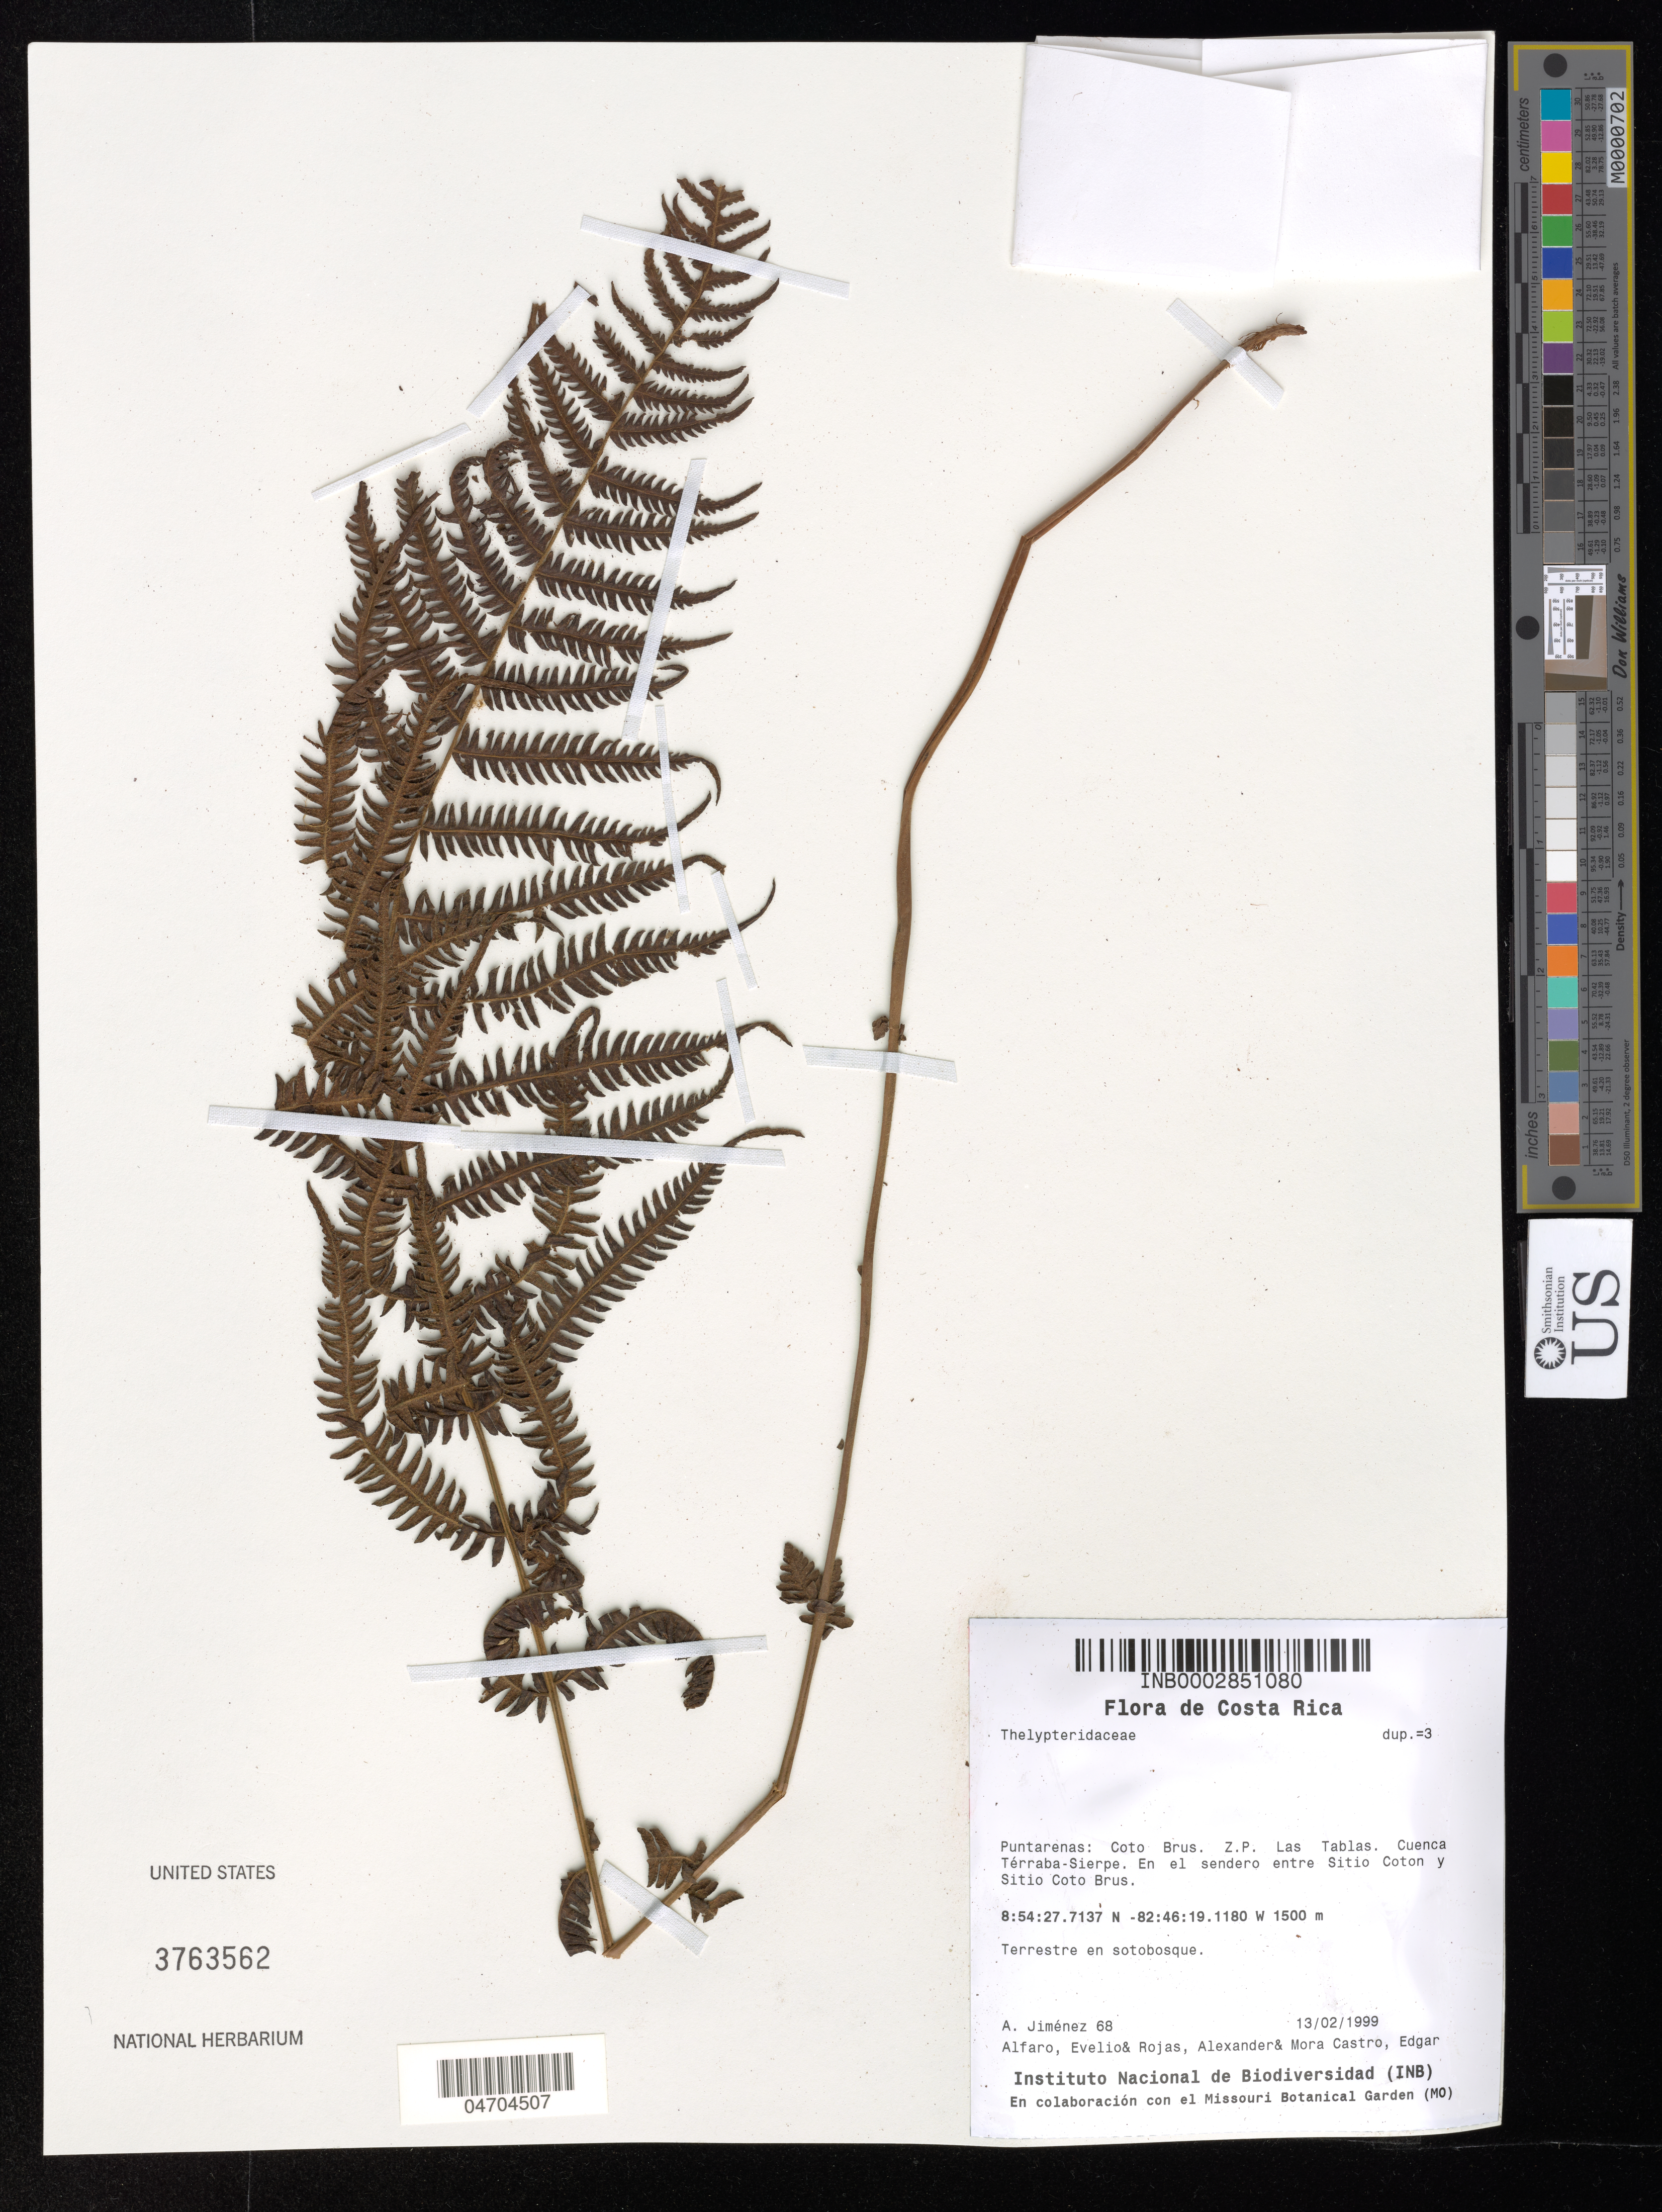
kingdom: Plantae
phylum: Tracheophyta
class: Polypodiopsida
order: Polypodiales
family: Thelypteridaceae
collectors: A. Jiménez, E. Alfaro, A. Rojas & E. Mora Castro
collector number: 68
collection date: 1999-02-13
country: Costa Rica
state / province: Puntarenas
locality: Coto Brus. Z. P. Las Tablas. Cuenca Térraba-Sierpe. En el sendero entre Sitio Coton y Sitio Coto Brus.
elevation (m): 1500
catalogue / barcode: US 3763562